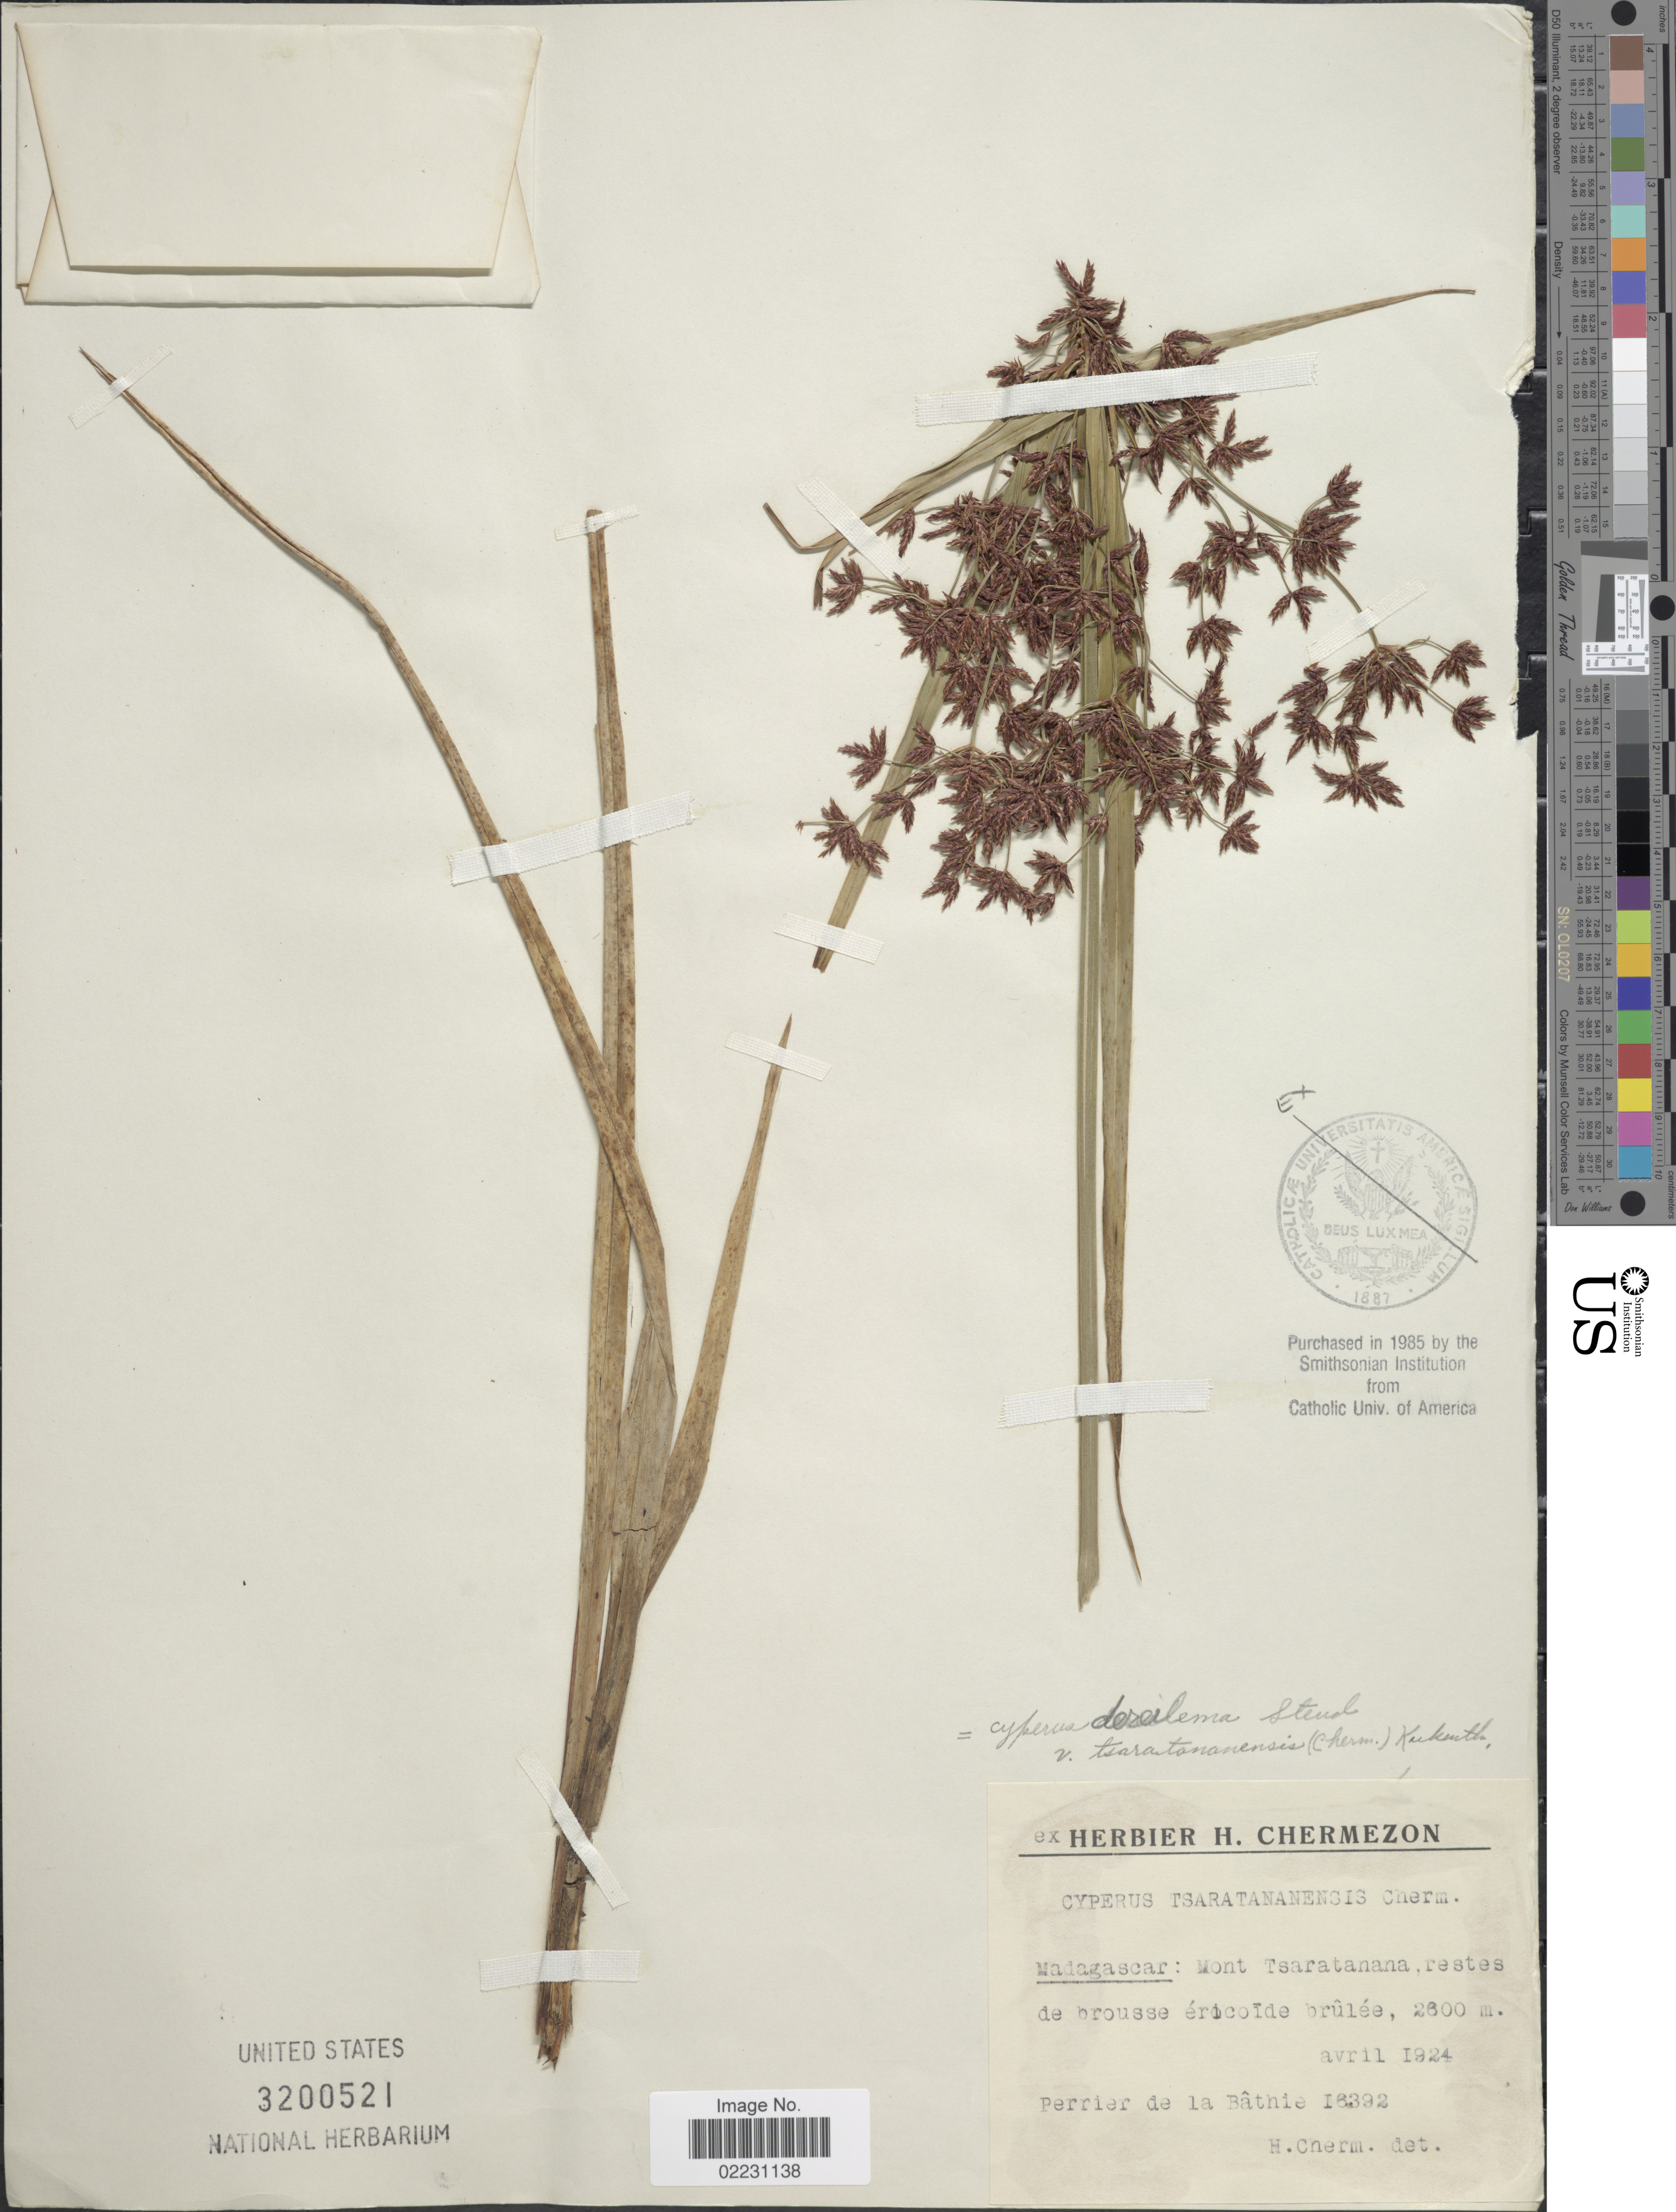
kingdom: Plantae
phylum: Tracheophyta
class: Liliopsida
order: Poales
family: Cyperaceae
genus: Cyperus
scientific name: Cyperus derreilema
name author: Steud.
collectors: Perrier de la Bâthie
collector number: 16391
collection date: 1924-04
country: Madagascar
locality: Monte Tsaratanana, restes de brousse ericoide brulee.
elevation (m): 2600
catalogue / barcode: US 3200521